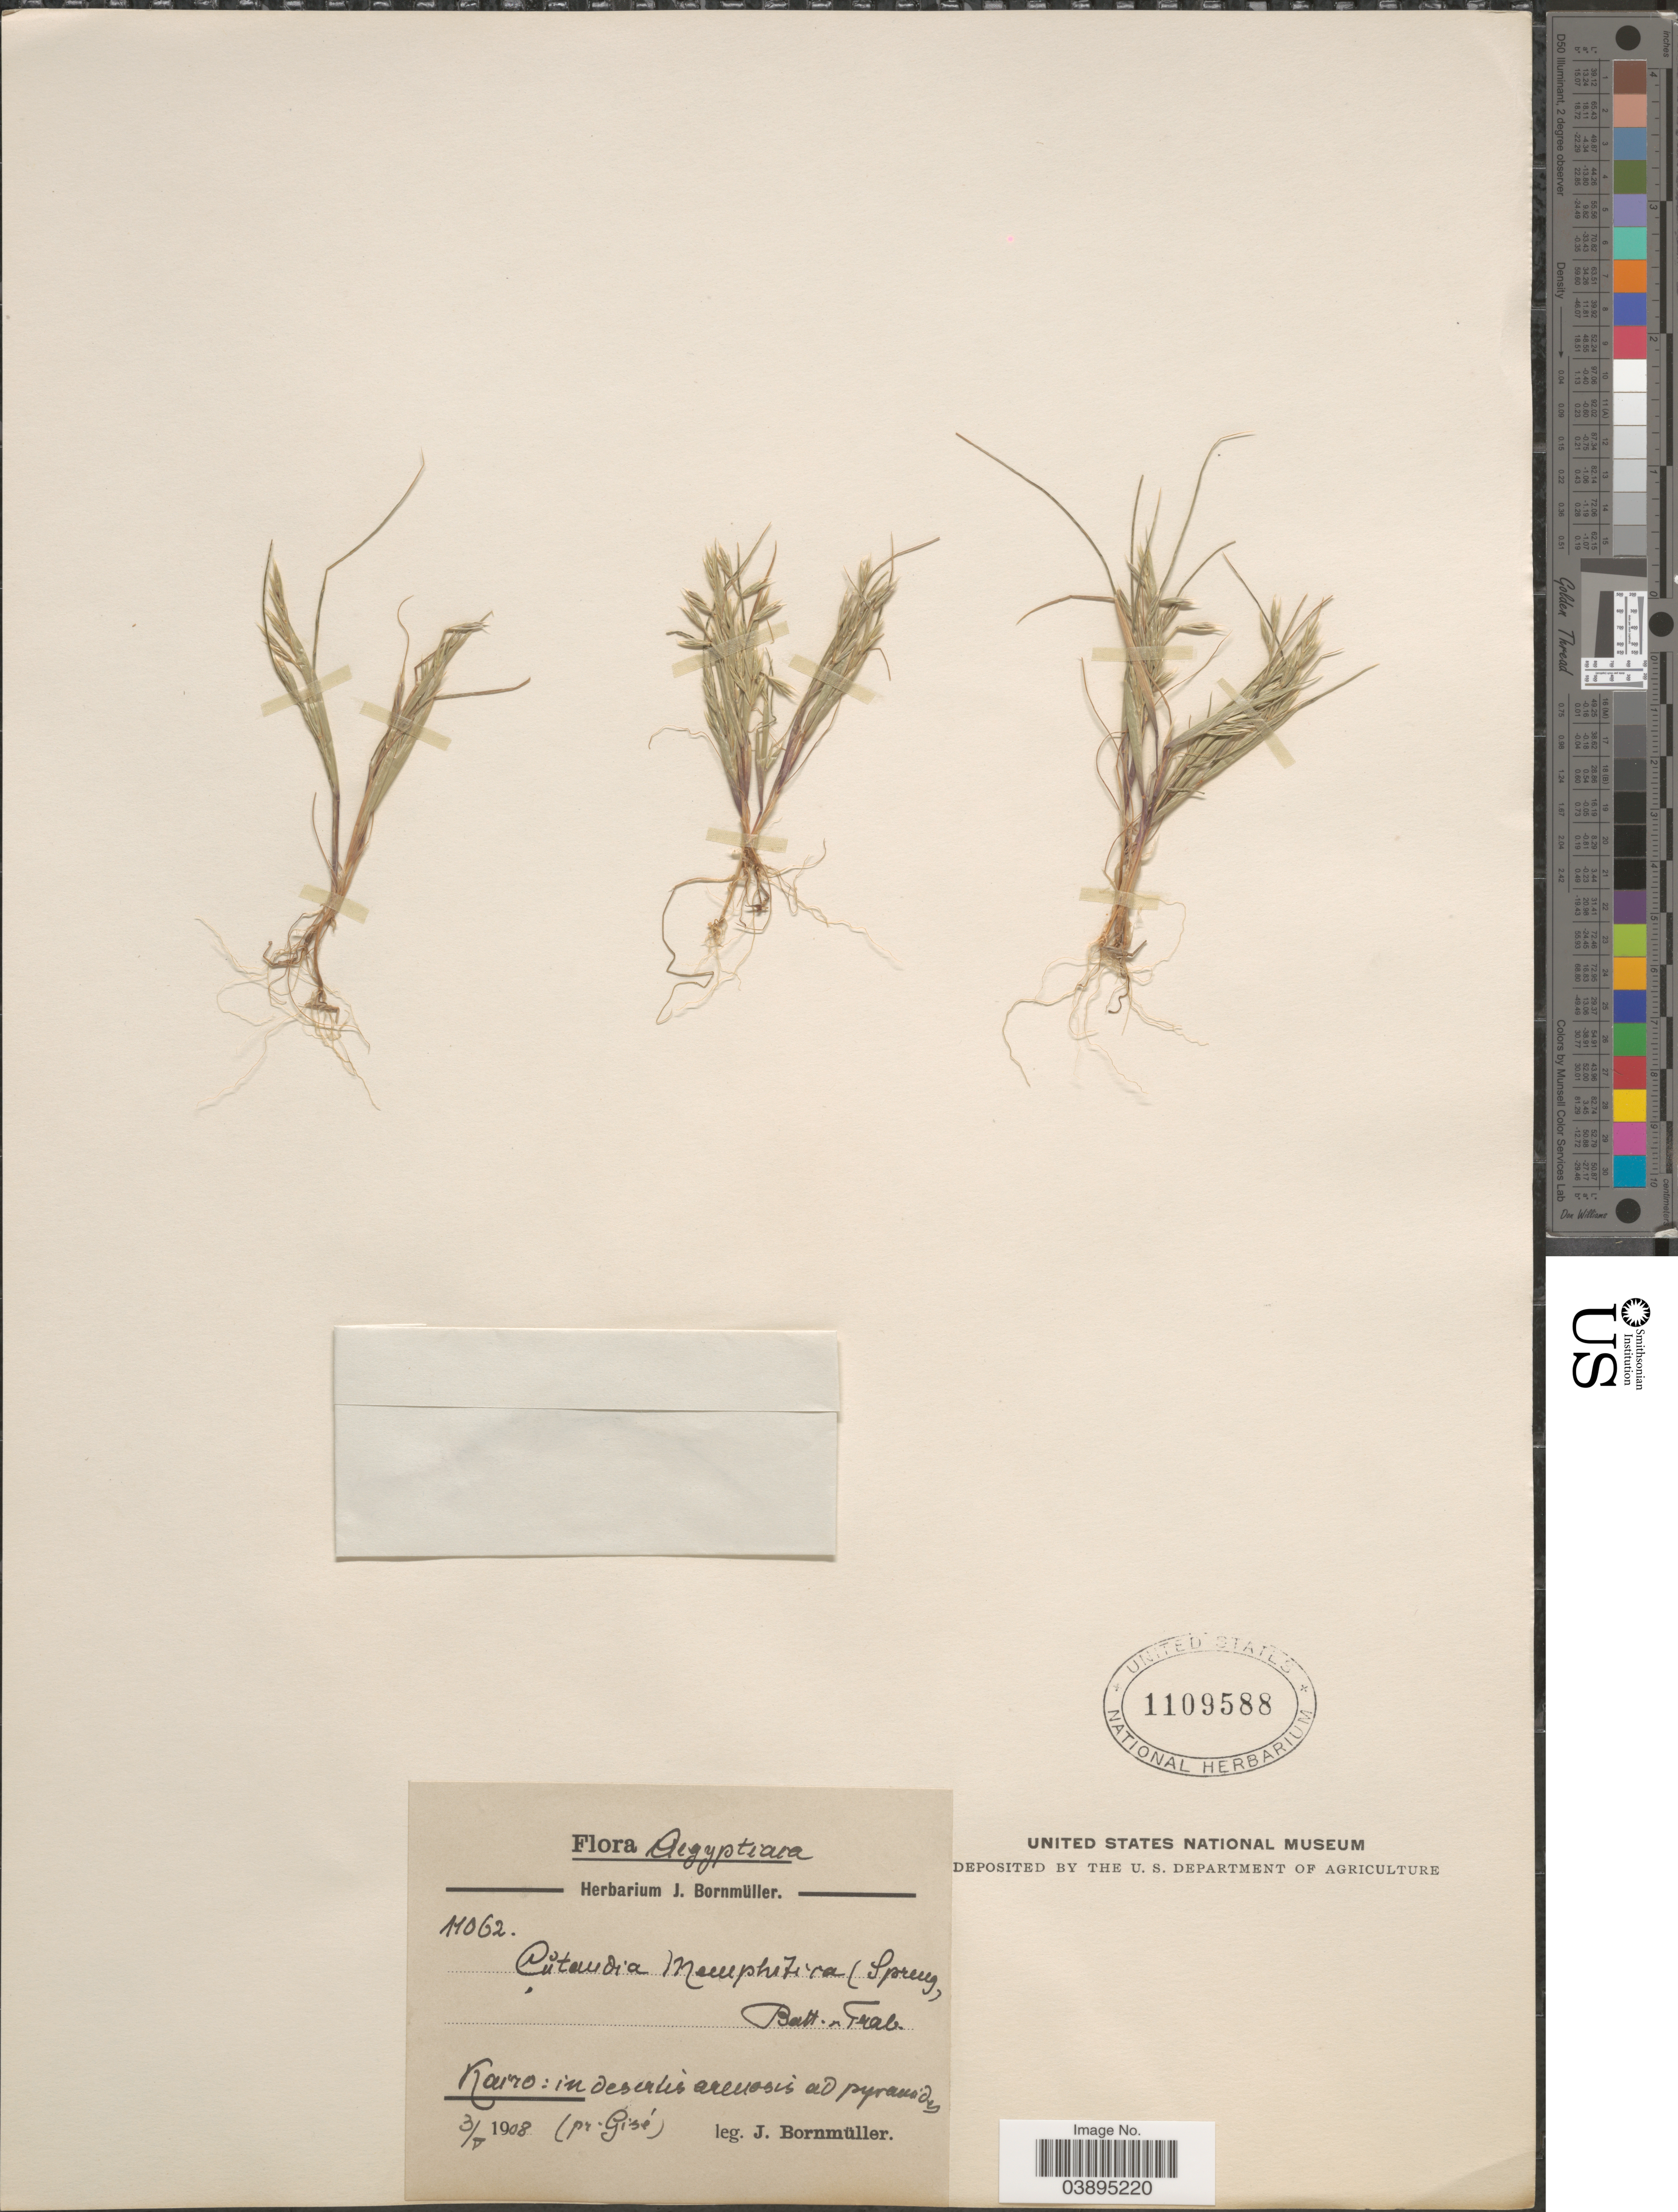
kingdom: Plantae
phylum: Tracheophyta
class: Liliopsida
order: Poales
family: Poaceae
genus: Cutandia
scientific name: Cutandia memphitica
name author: (Spreng.) K. Richt.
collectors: J. Bornmüller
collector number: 11062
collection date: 1908-05-03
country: Egypt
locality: Aegyptiaca. Kairo: in desertis arenosis ad pyramides (pr. Gisé).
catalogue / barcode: US 1109588